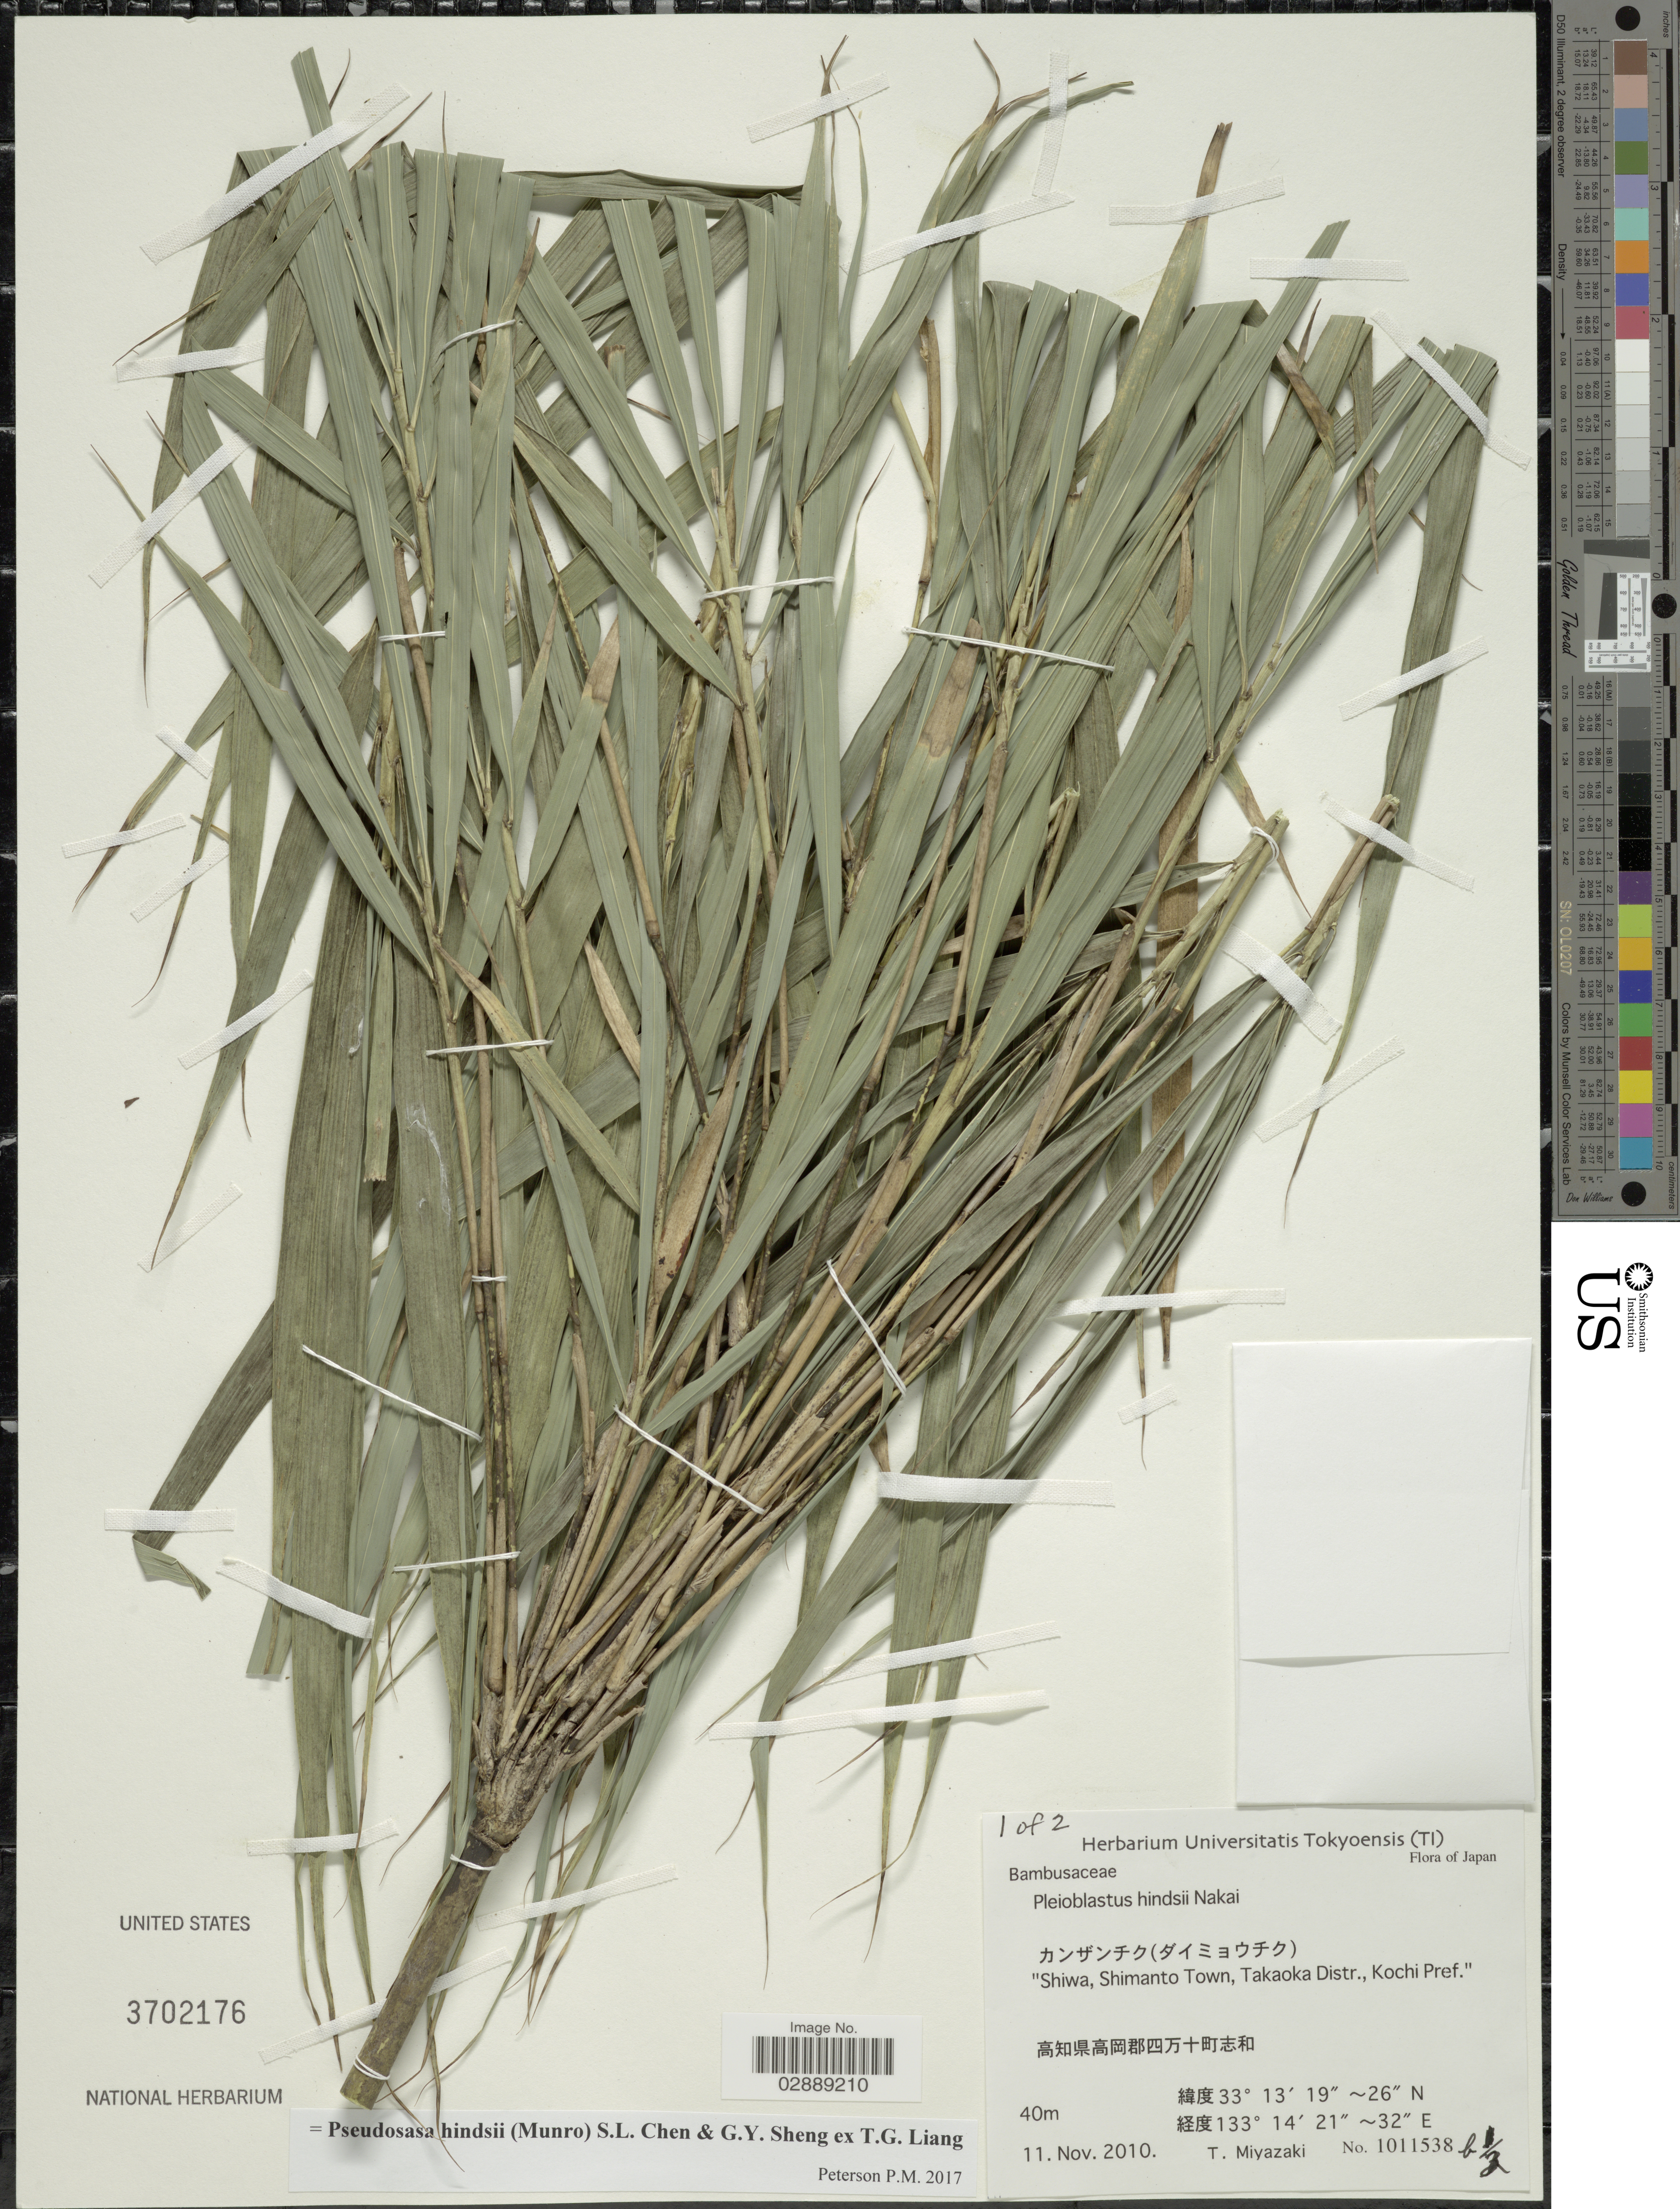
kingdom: Plantae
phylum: Tracheophyta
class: Liliopsida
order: Poales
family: Poaceae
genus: Pleioblastus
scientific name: Pleioblastus hindsii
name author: (Munro) Nakai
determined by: Peterson, Paul M., (BOT), Smithsonian Institution - National Museum of Natural History (UNITED STATES)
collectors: T. Miyazaki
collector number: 1011538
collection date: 2010-11-11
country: Japan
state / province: Koti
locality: Shiwa, Shimanto, Takaoka Distr., Pref. Kochi.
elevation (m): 40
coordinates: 33 13 19-26 N, 133 14 21-32 E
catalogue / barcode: US 3702176